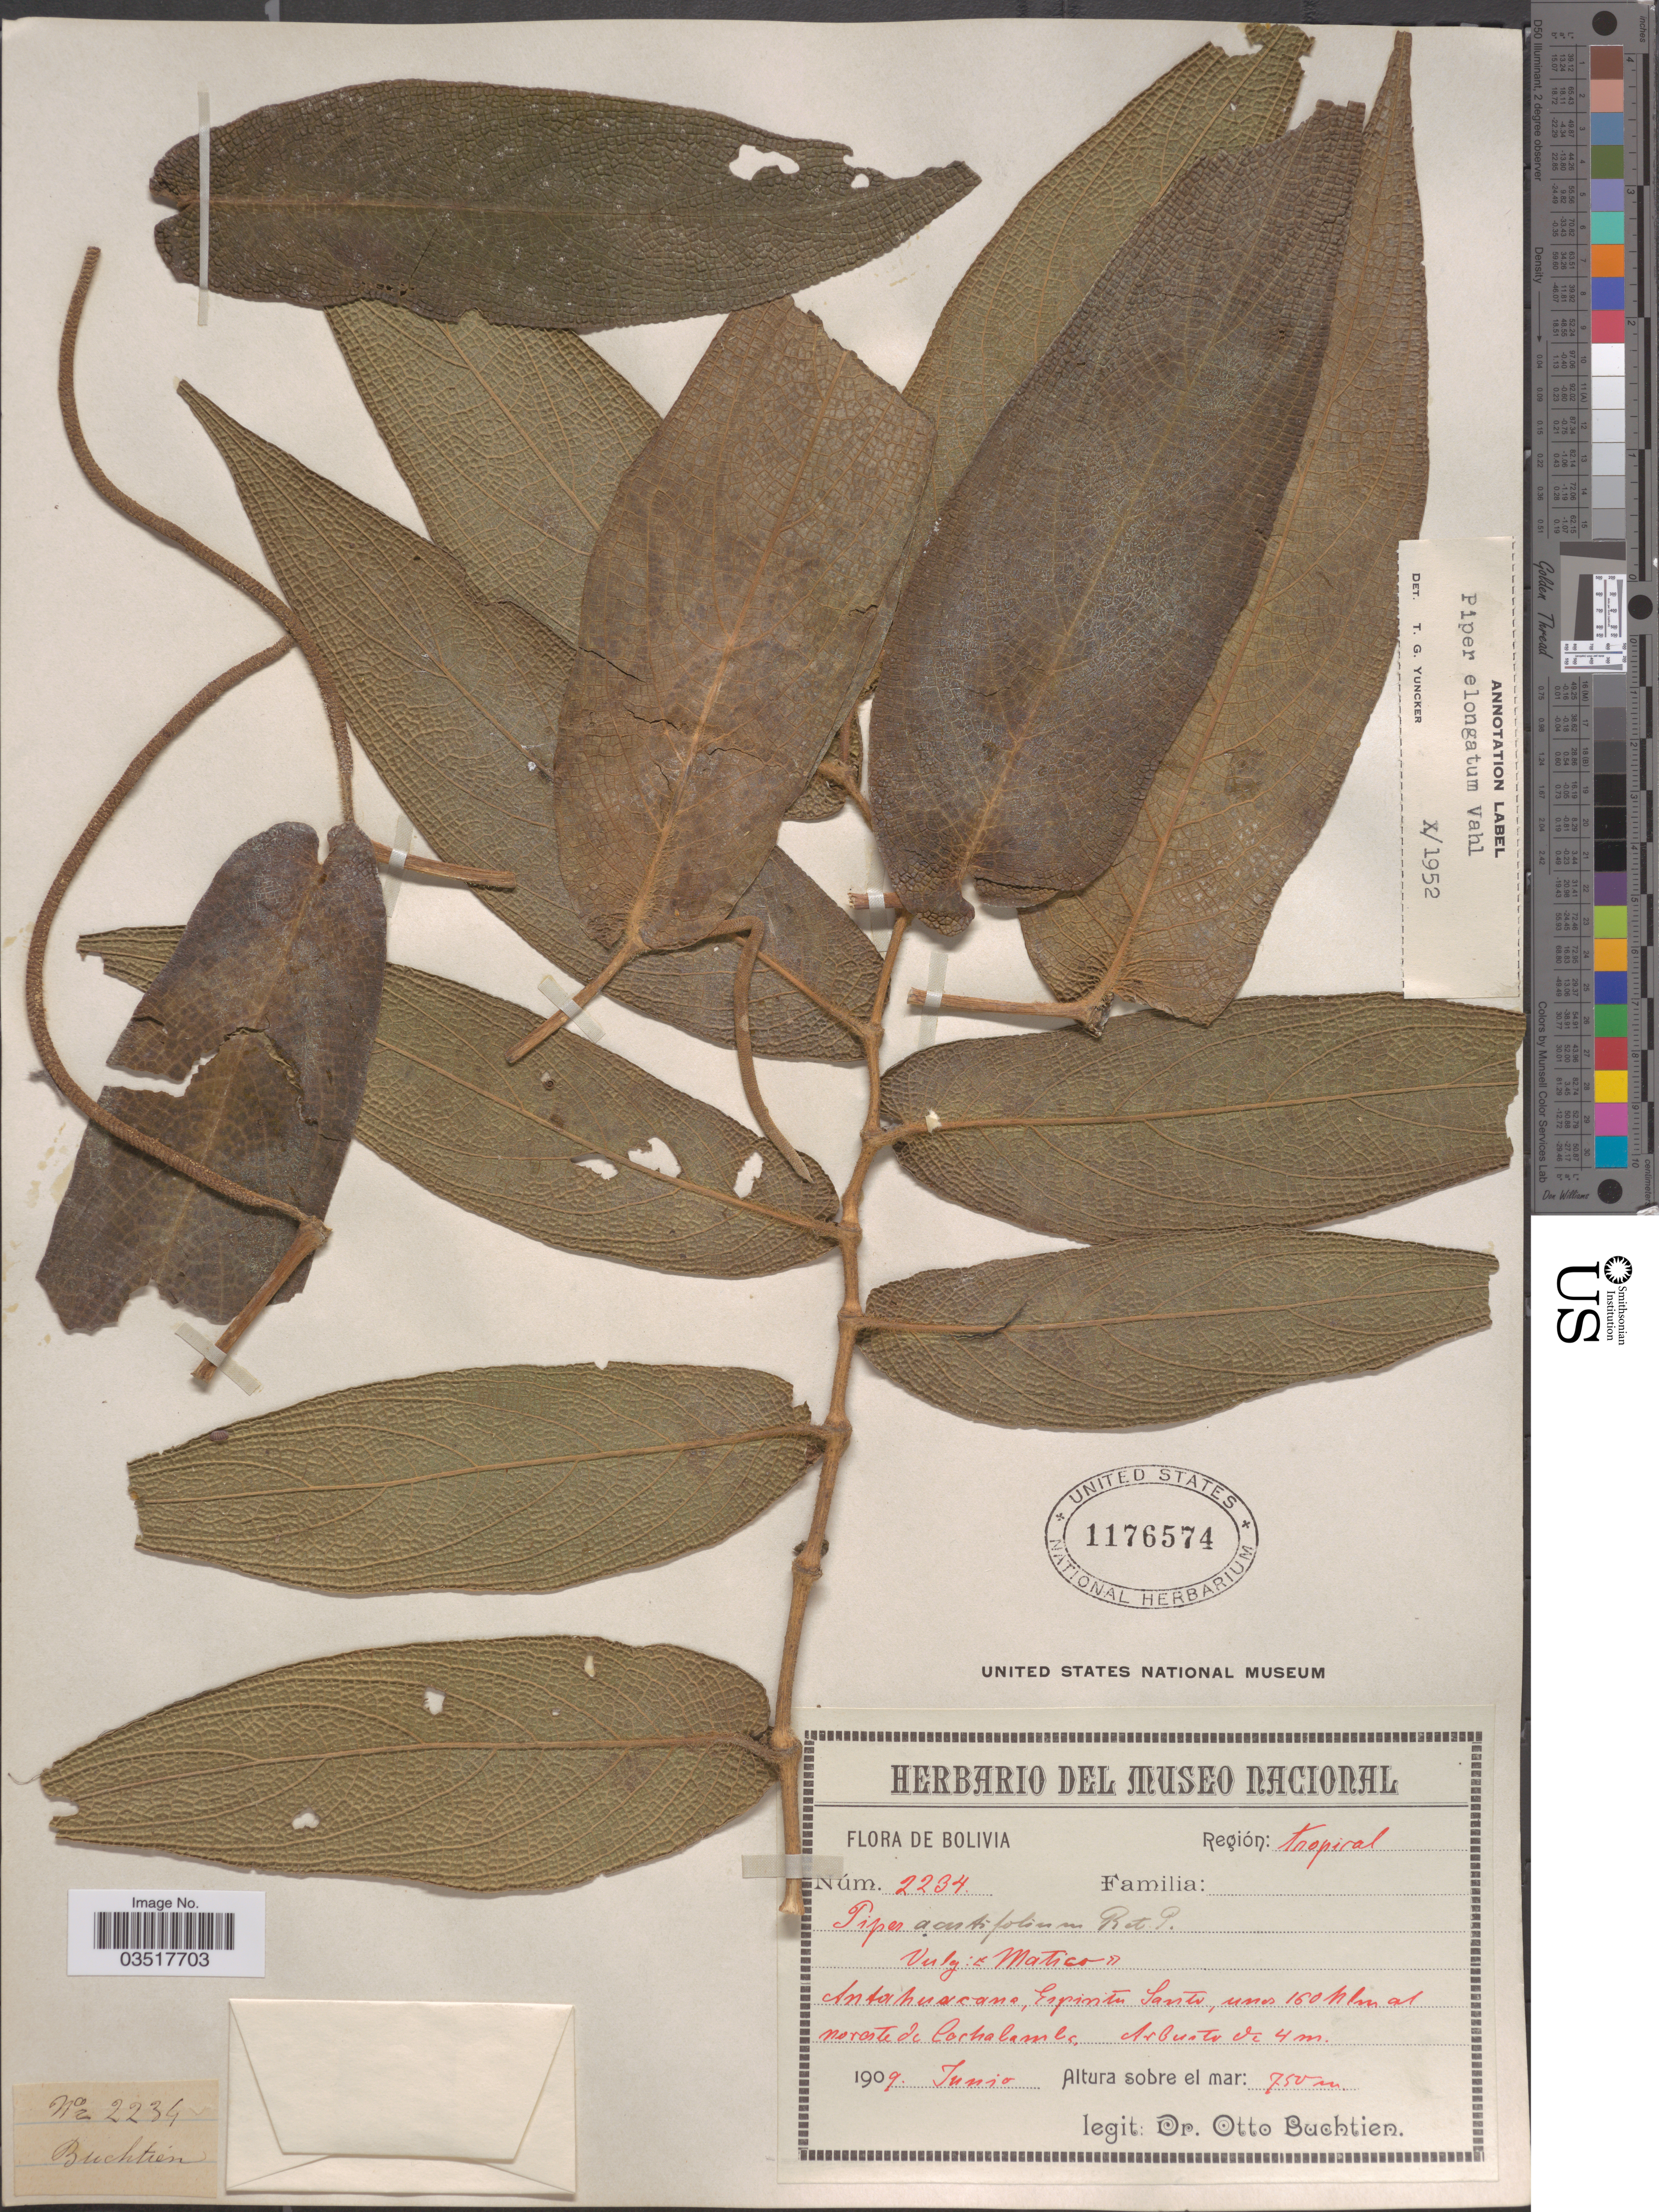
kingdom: Plantae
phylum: Tracheophyta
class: Magnoliopsida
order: Piperales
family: Piperaceae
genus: Piper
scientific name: Piper elongatum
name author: Vahl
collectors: O. Buchtien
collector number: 2234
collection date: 1909-06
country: Bolivia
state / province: Cochabamba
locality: Región: tropical. Antahuacana, Espiritu Santo, unos 160 klm at noreste de Cochabamba.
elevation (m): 750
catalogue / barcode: US 1176574